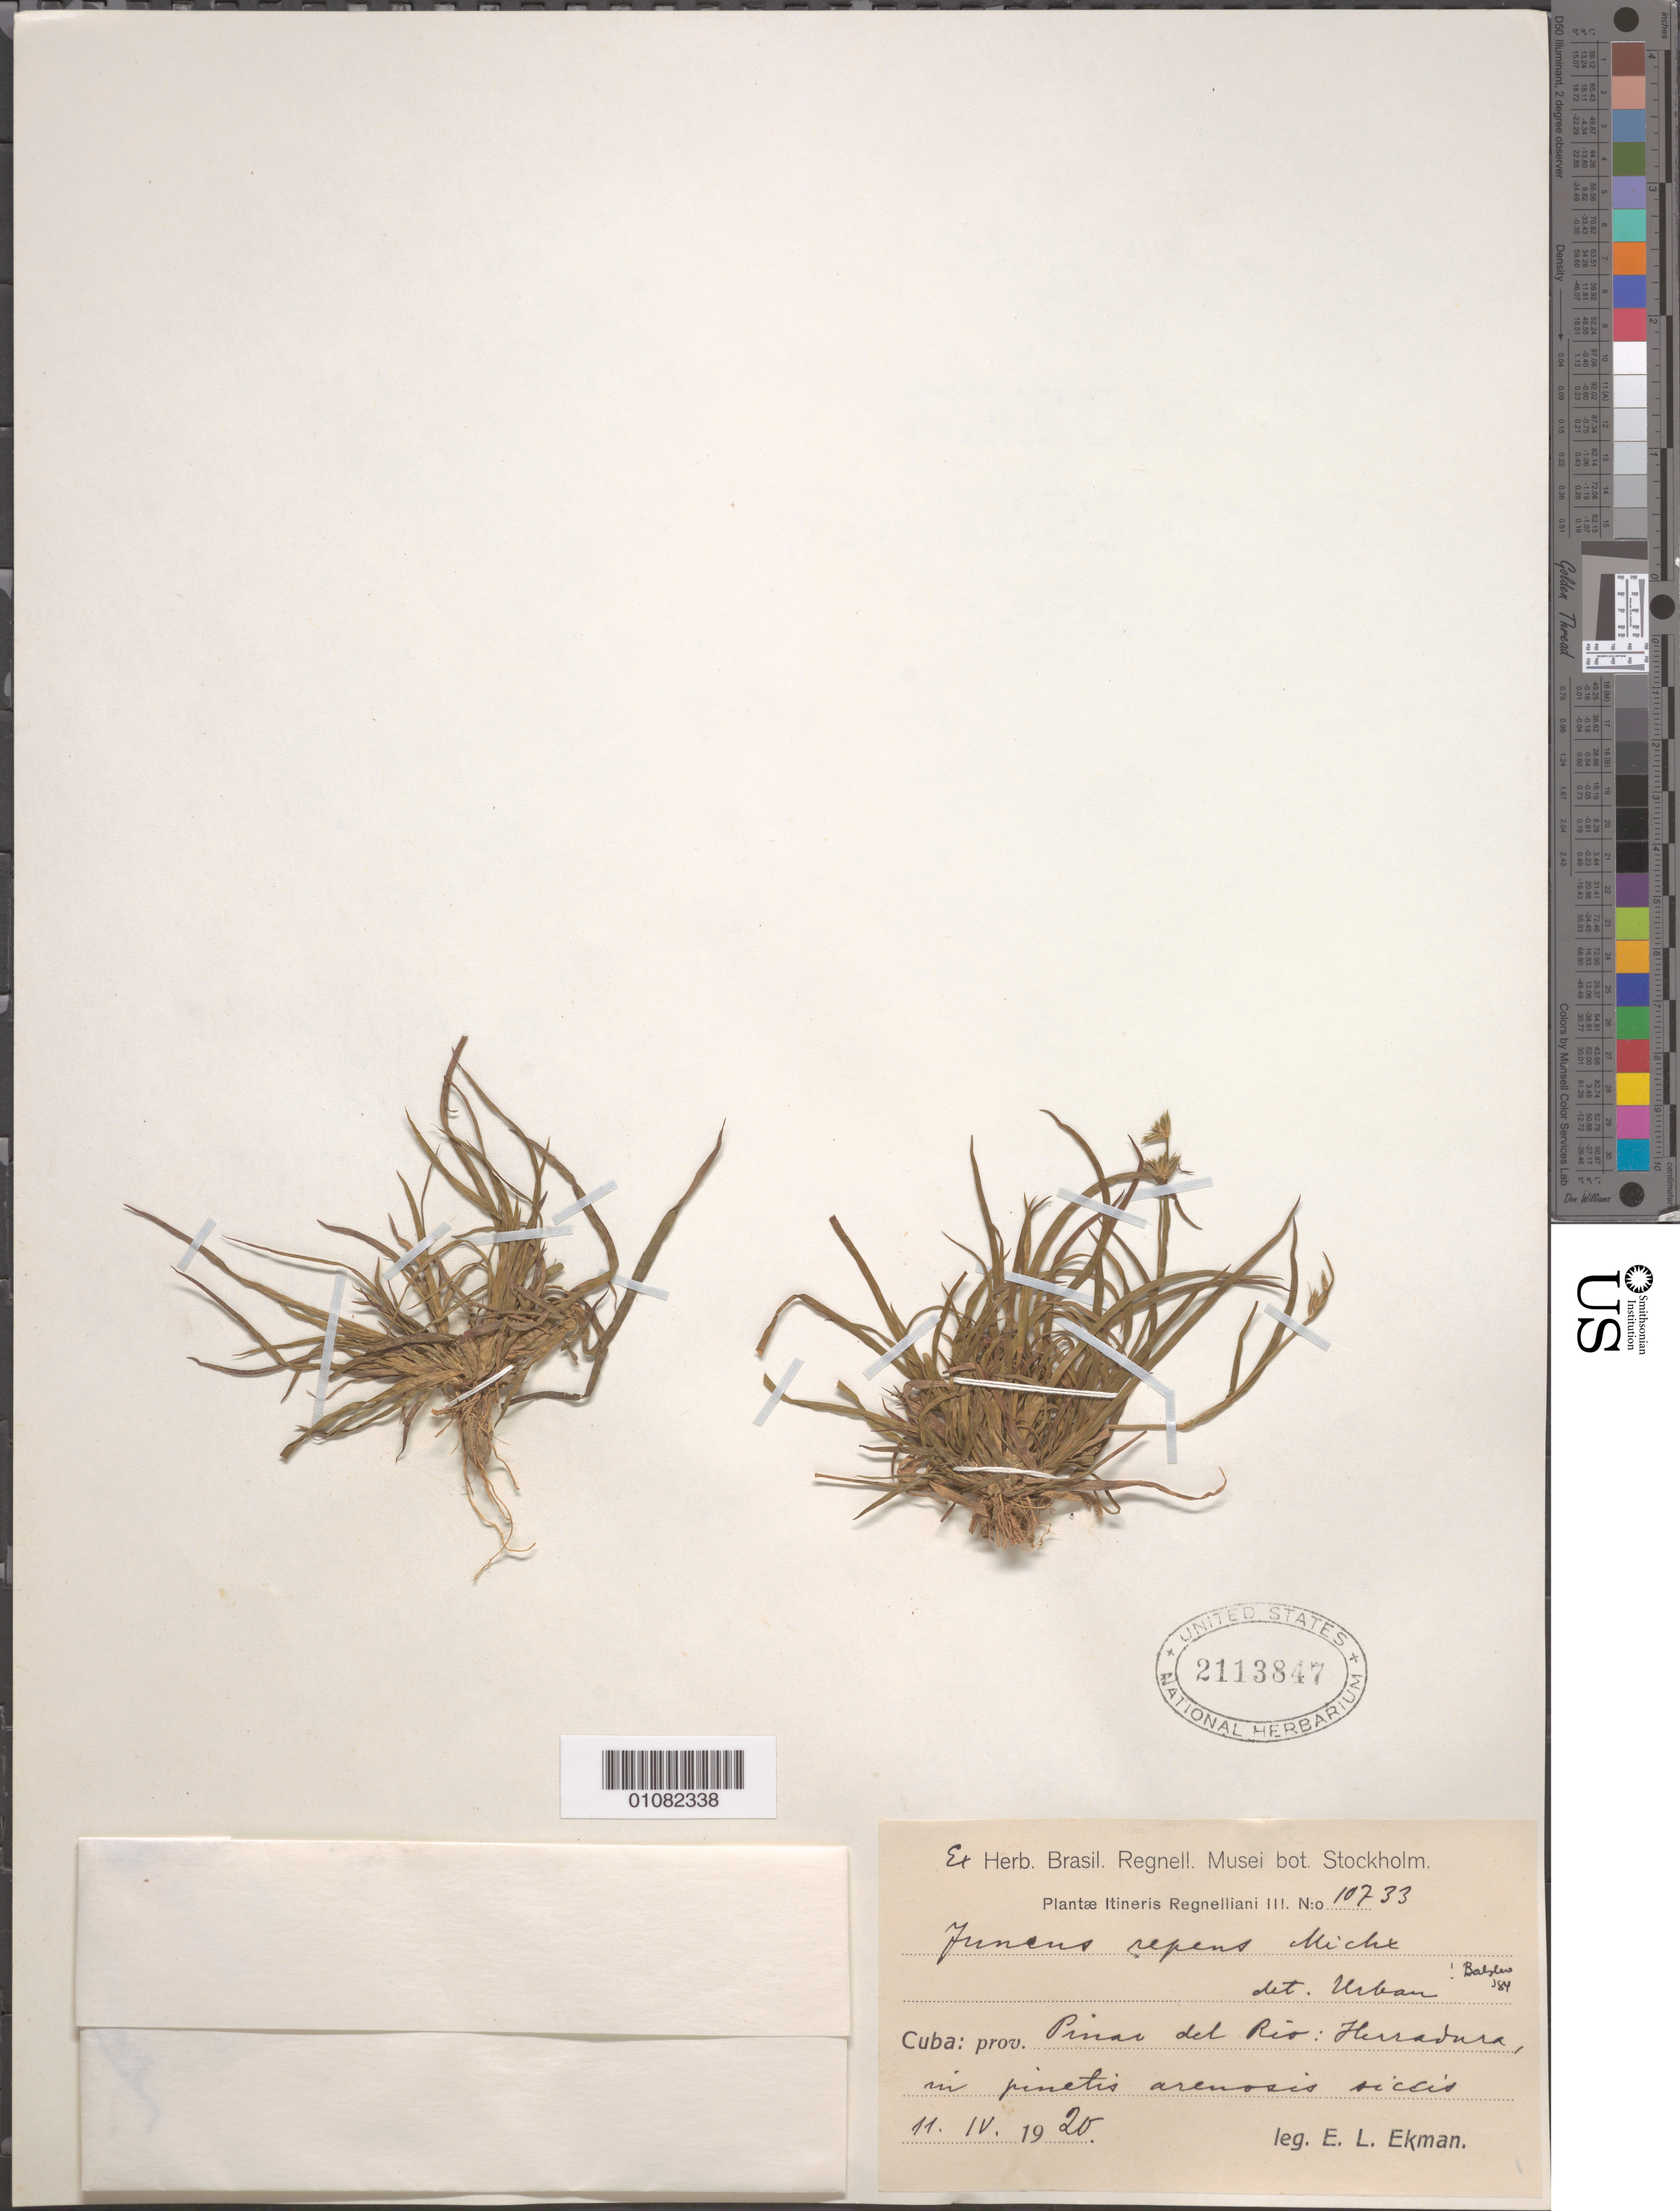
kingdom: Plantae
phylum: Tracheophyta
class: Liliopsida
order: Poales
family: Juncaceae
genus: Juncus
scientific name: Juncus repens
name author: Michx.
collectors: E. L. Ekman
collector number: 10733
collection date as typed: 11 Apr 1920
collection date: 1920-04-11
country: Cuba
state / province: Pinar del Rio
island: Cuba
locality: Herradura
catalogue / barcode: US 2113847